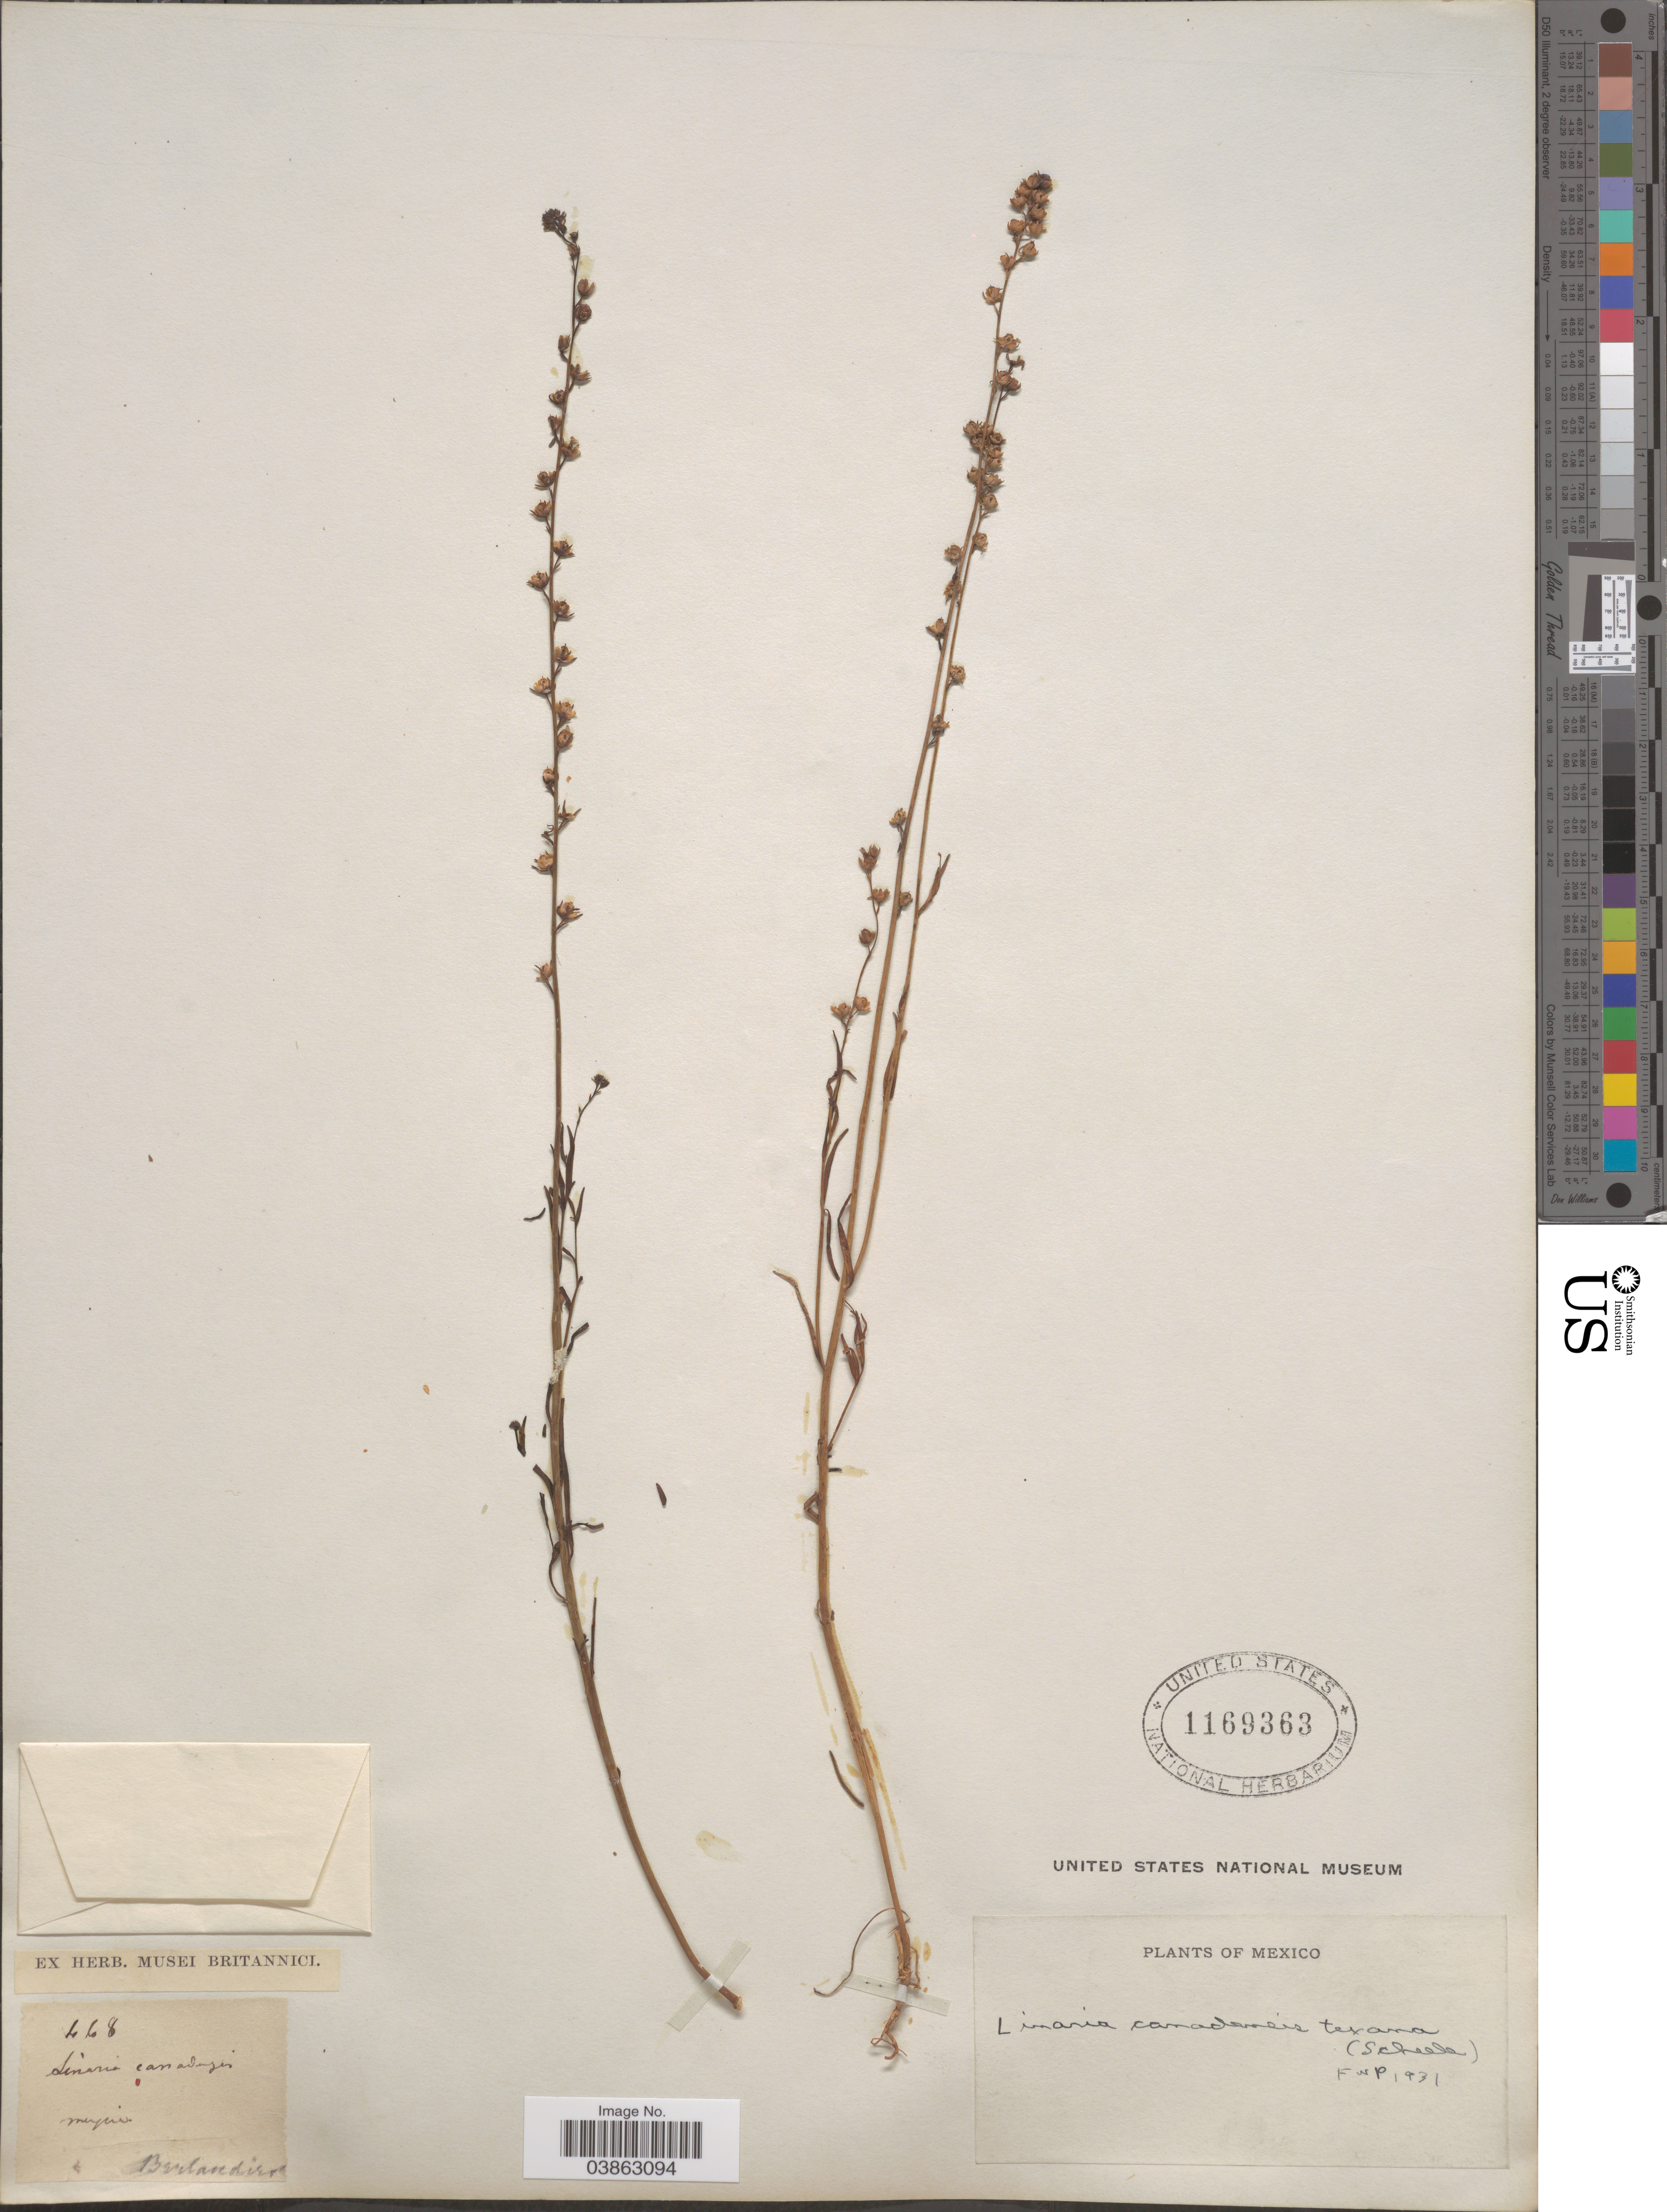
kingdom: Plantae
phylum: Tracheophyta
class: Magnoliopsida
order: Lamiales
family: Plantaginaceae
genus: Linaria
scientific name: Linaria texana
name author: Scheele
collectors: -. Berlandier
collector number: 468*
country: Mexico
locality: Marquin [interpreted] [unsure placement].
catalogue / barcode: US 1169363